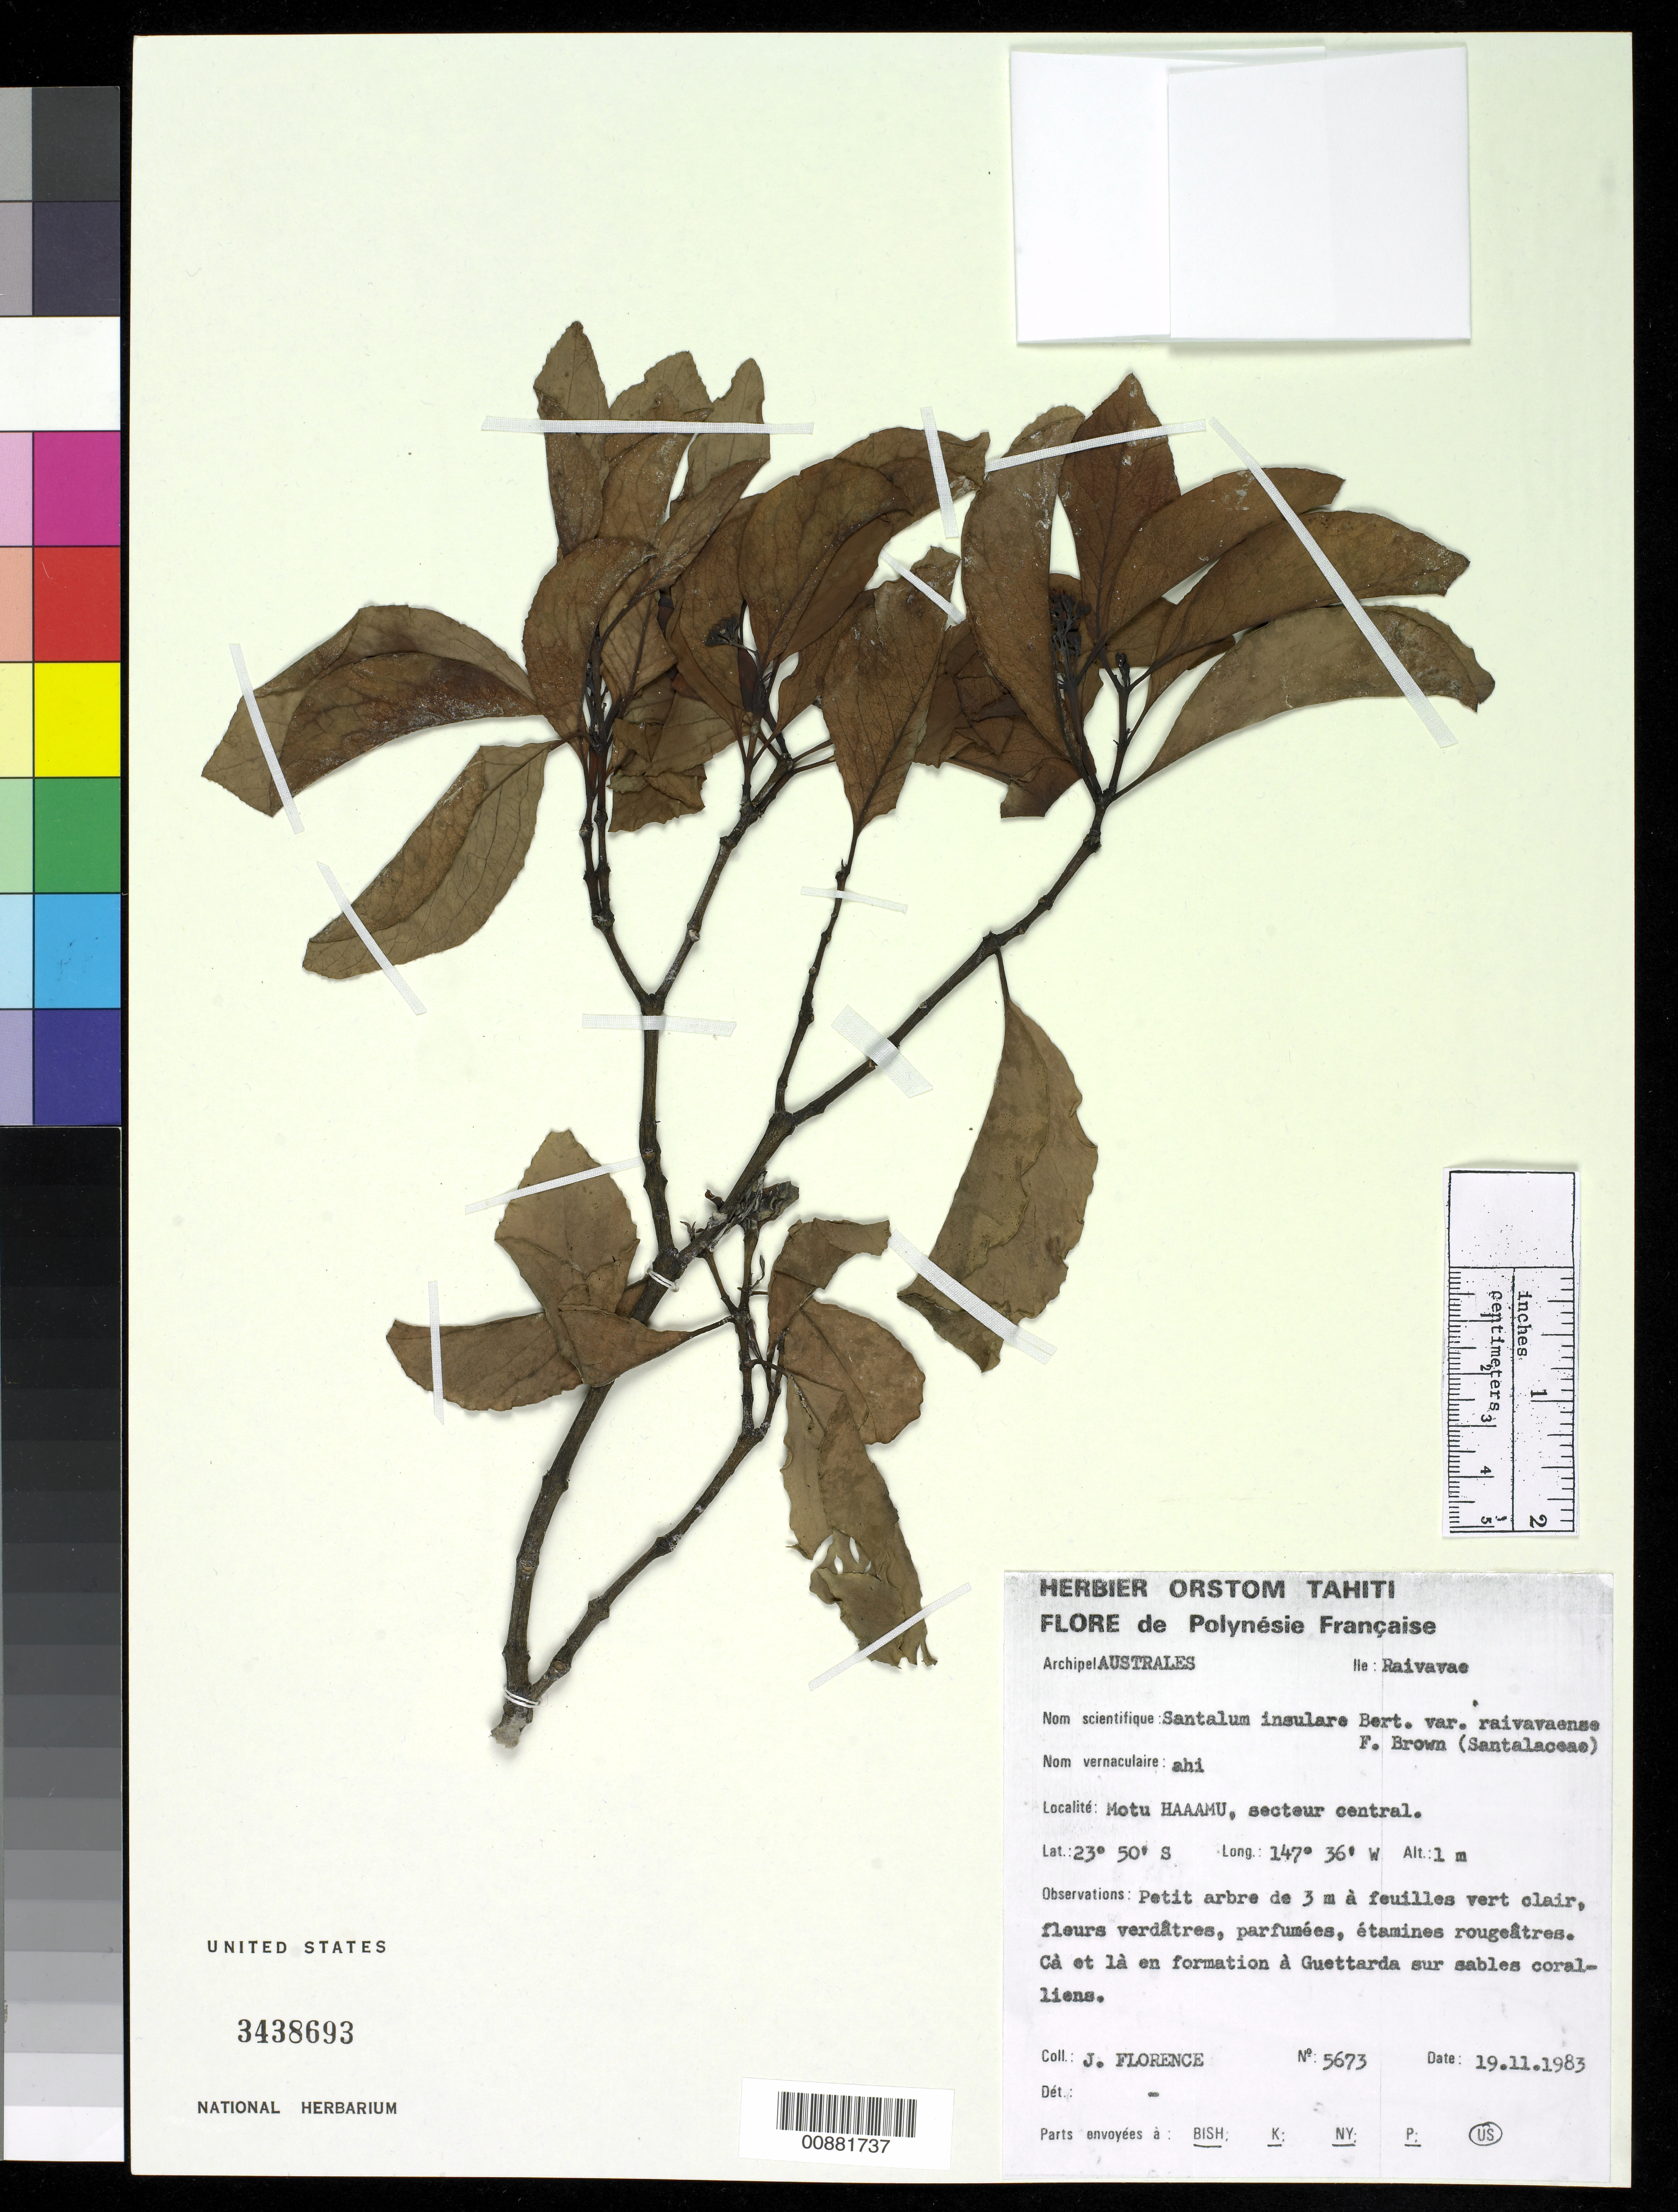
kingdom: Plantae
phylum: Tracheophyta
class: Magnoliopsida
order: Santalales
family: Santalaceae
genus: Santalum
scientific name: Santalum insulare var. raiateense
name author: (J.W. Moore) Fosberg & Sachet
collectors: J. Florence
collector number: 5673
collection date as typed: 19 Nov 1983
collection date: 1983-11-19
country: French Polynesia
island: Raivavae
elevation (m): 1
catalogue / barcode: US 3438693